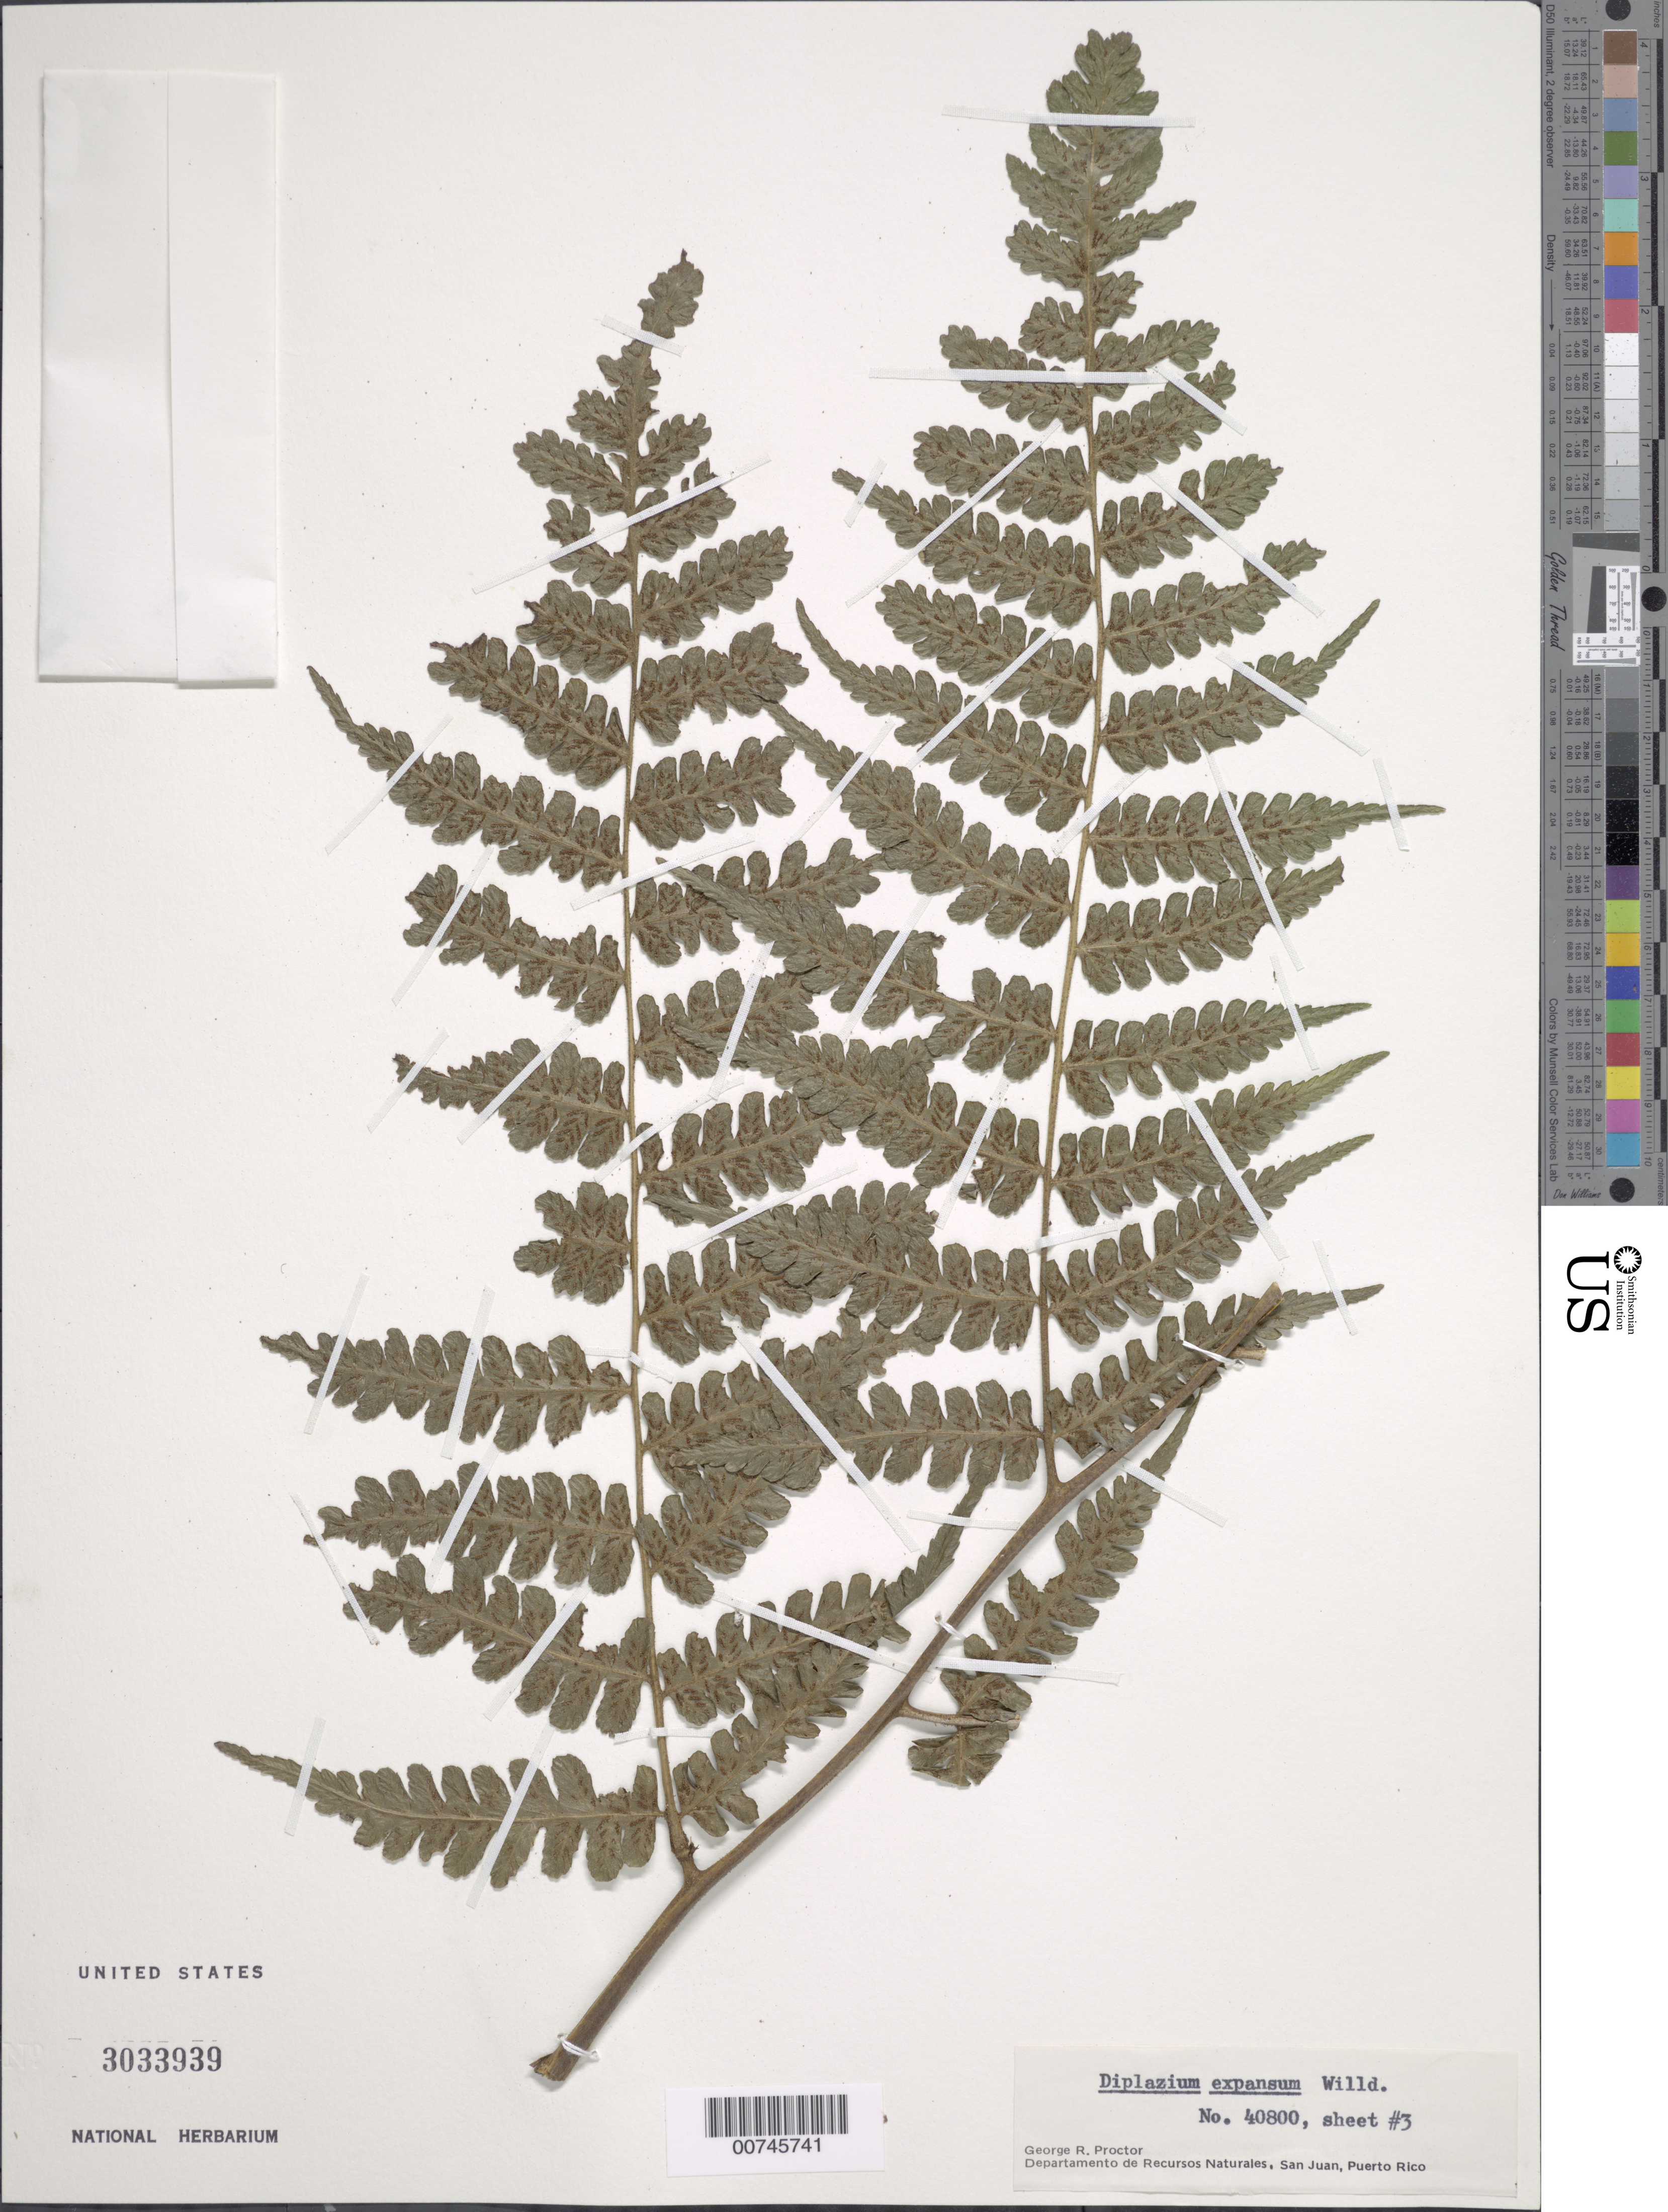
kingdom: Plantae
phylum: Tracheophyta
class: Polypodiopsida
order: Polypodiales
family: Athyriaceae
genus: Diplazium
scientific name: Diplazium expansum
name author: Willd.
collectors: G. R. Proctor & B. Pinto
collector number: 40800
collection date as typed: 25 Sep 1984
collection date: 1984-09-25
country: Puerto Rico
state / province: Jayuya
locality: Cordillera Central: Barrio Coabey SW slopes of Los Tres Picachos, Municipio de Jayuya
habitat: On moist shaded bank near a stream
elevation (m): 700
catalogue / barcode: US 3033939